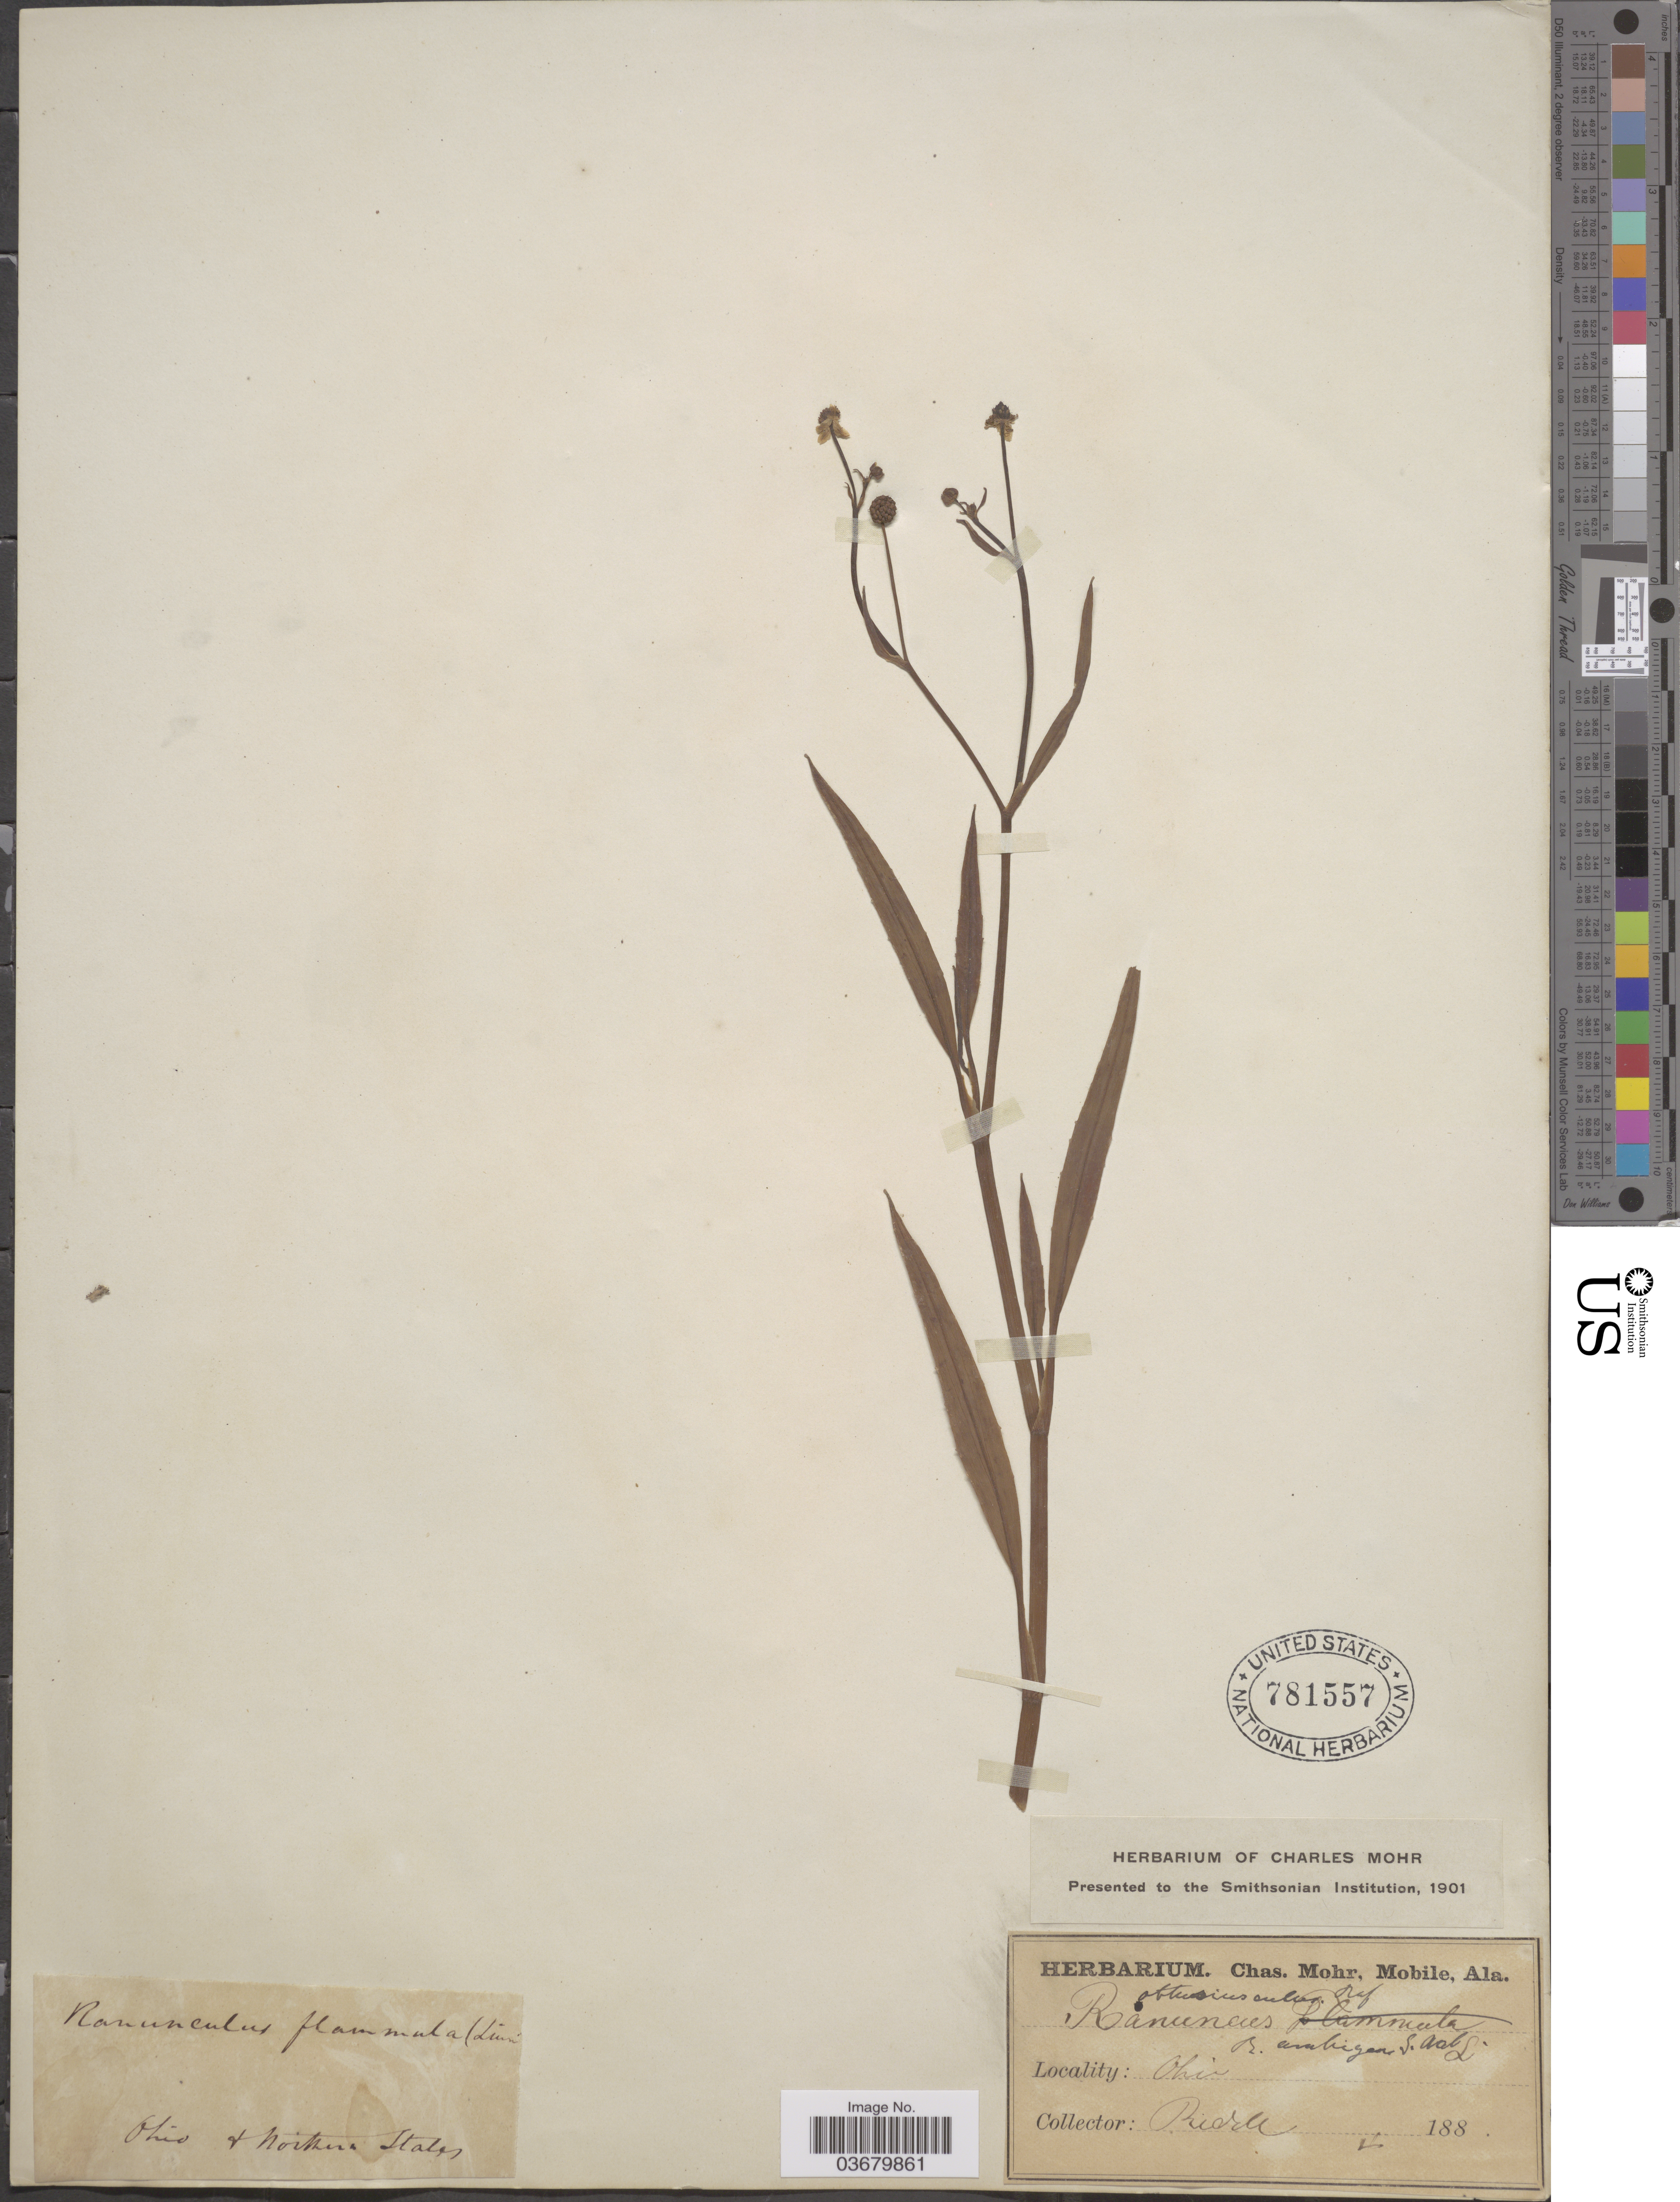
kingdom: Plantae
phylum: Tracheophyta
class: Magnoliopsida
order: Ranunculales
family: Ranunculaceae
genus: Ranunculus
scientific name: Ranunculus ambigens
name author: S. Watson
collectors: -. Ridell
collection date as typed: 188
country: United States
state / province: Ohio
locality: Northern States.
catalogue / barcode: US 781557